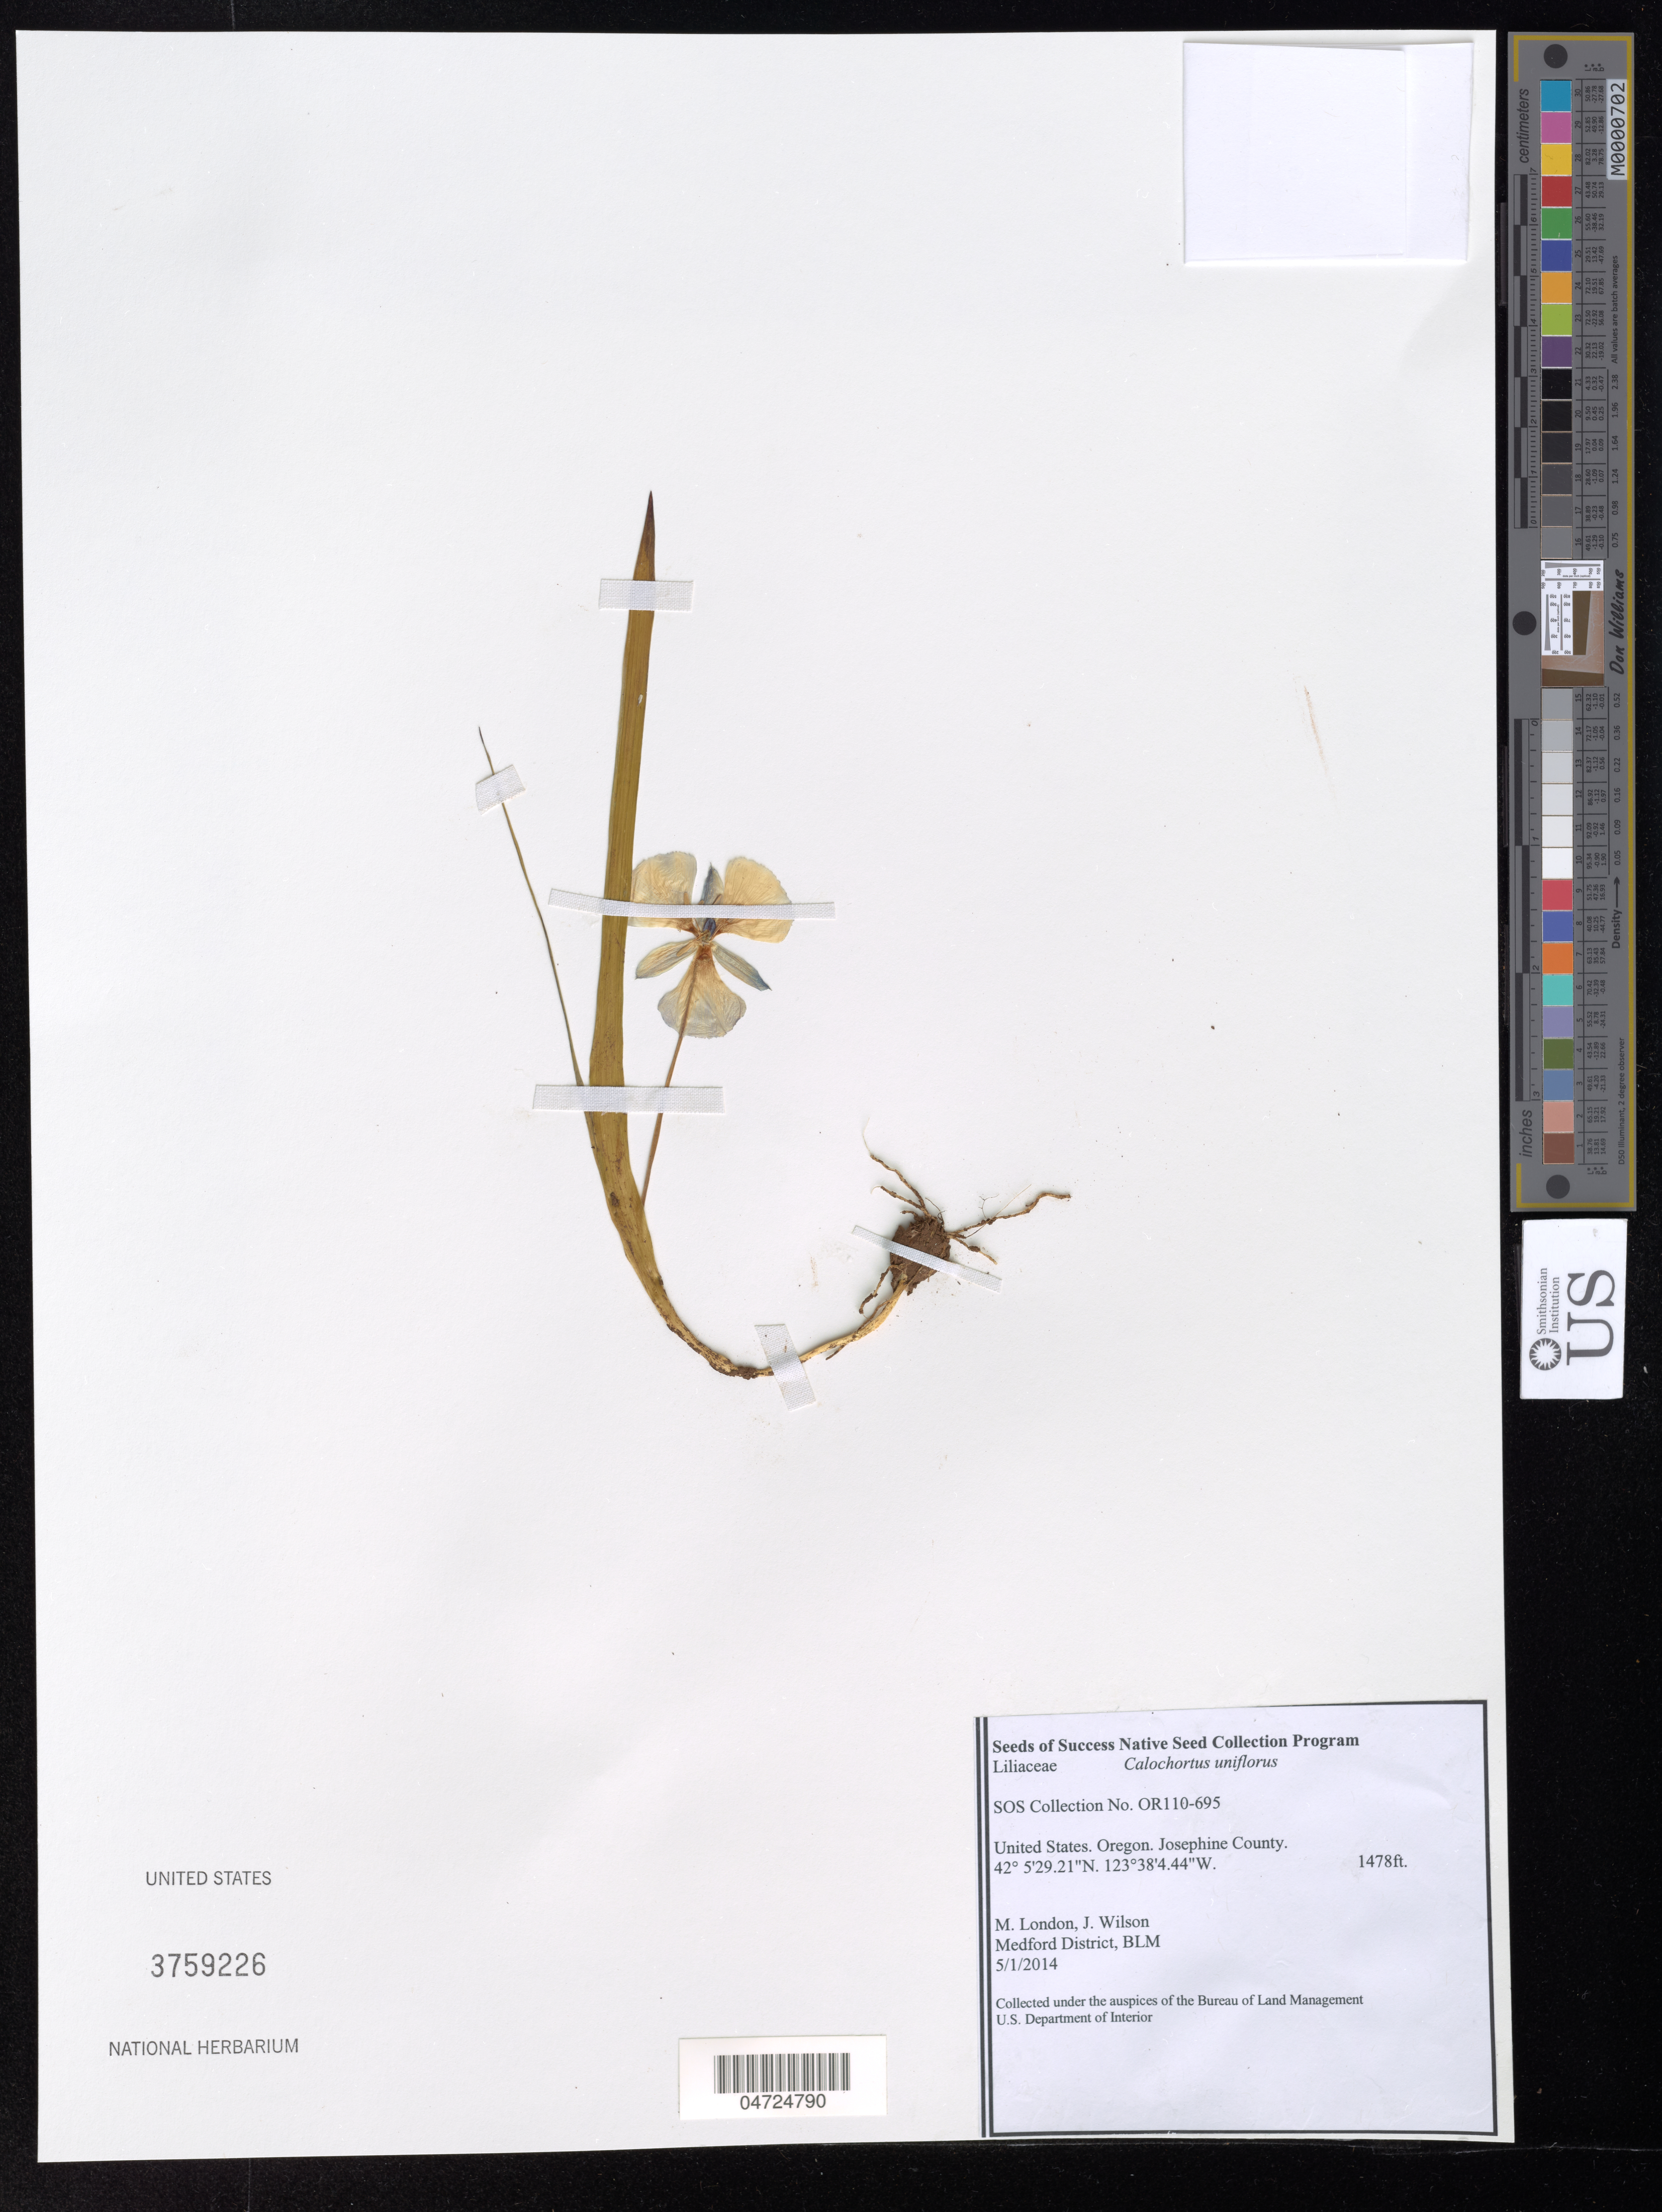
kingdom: Plantae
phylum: Tracheophyta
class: Liliopsida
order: Liliales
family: Liliaceae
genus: Calochortus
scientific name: Calochortus uniflorus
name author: Hook. & Arn.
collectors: M. London & J. Wilson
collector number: OR110-695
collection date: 2014-05-01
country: United States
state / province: Oregon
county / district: Josephine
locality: Josephine County.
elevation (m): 450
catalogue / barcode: US 3759226